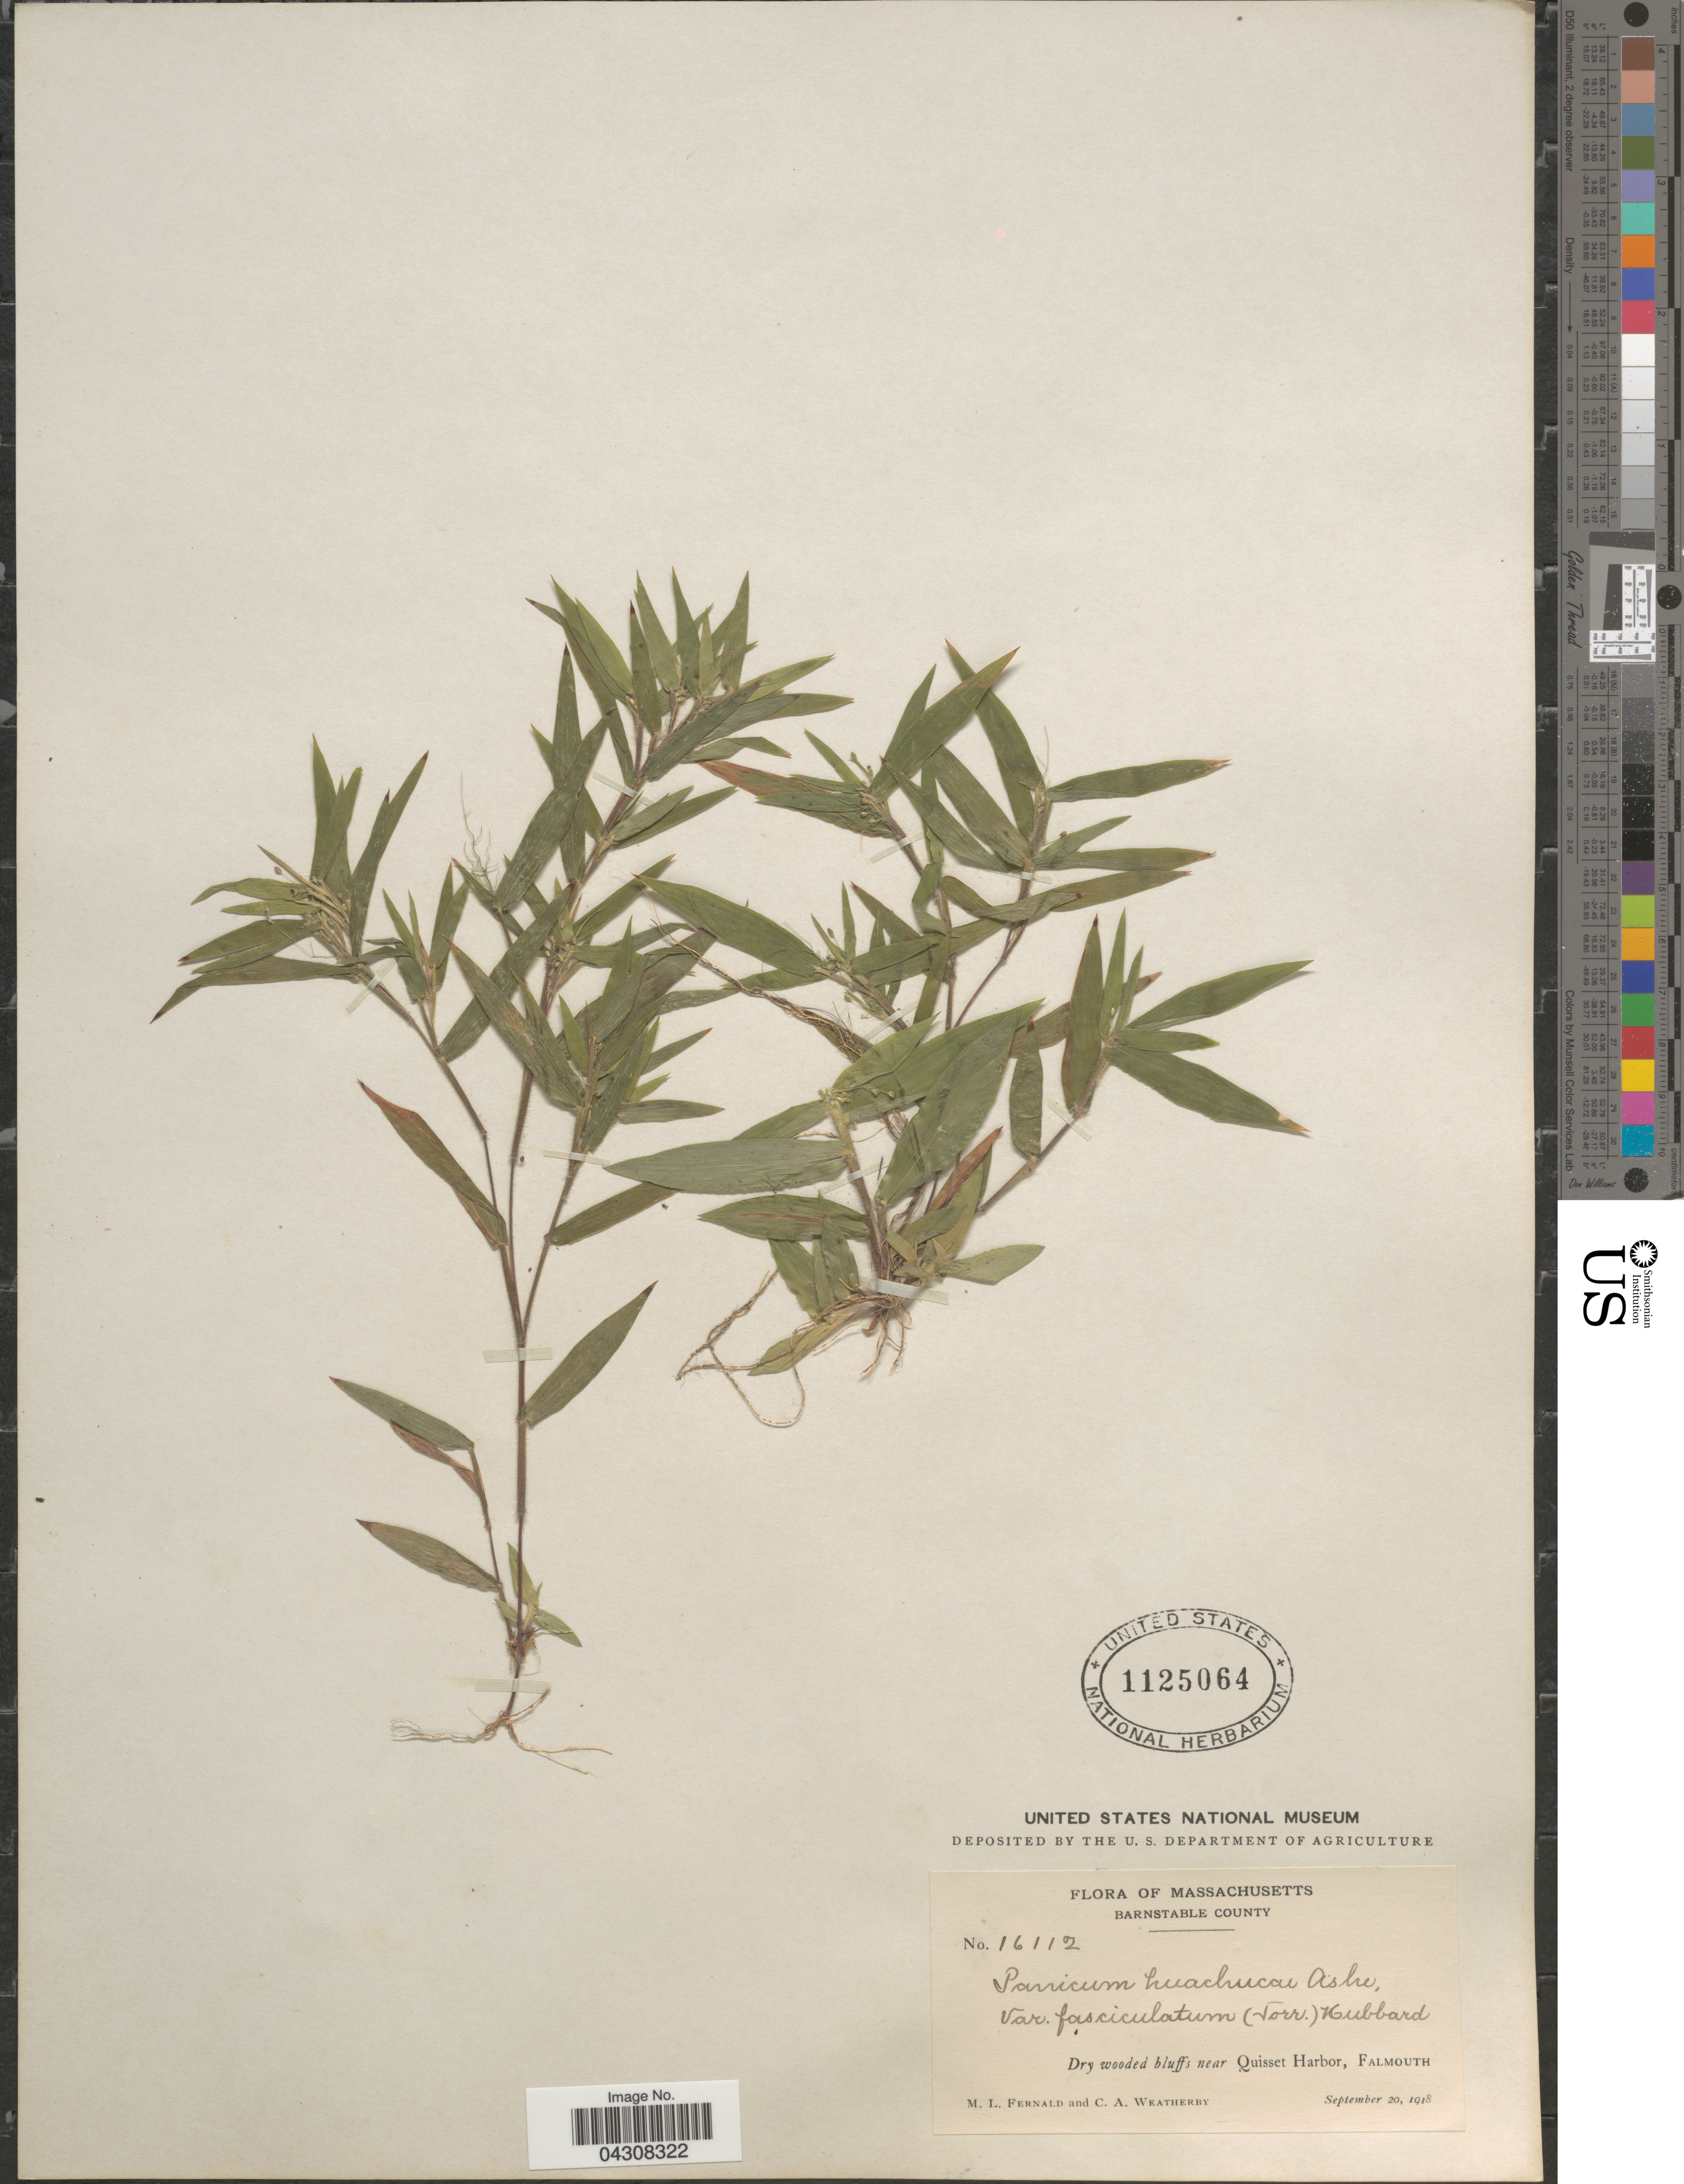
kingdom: Plantae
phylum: Tracheophyta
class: Liliopsida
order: Poales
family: Poaceae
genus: Dichanthelium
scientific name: Dichanthelium acuminatum var. acuminatum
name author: (Sw.) Gould & C.A. Clark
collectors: M. L. Fernald & C. A. Weatherby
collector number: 16112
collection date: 1918-09-20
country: United States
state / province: Massachusetts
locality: Barnstable County. Dry wooded bluffs near Quisset Harbor, Falmouth.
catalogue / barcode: US 1125064